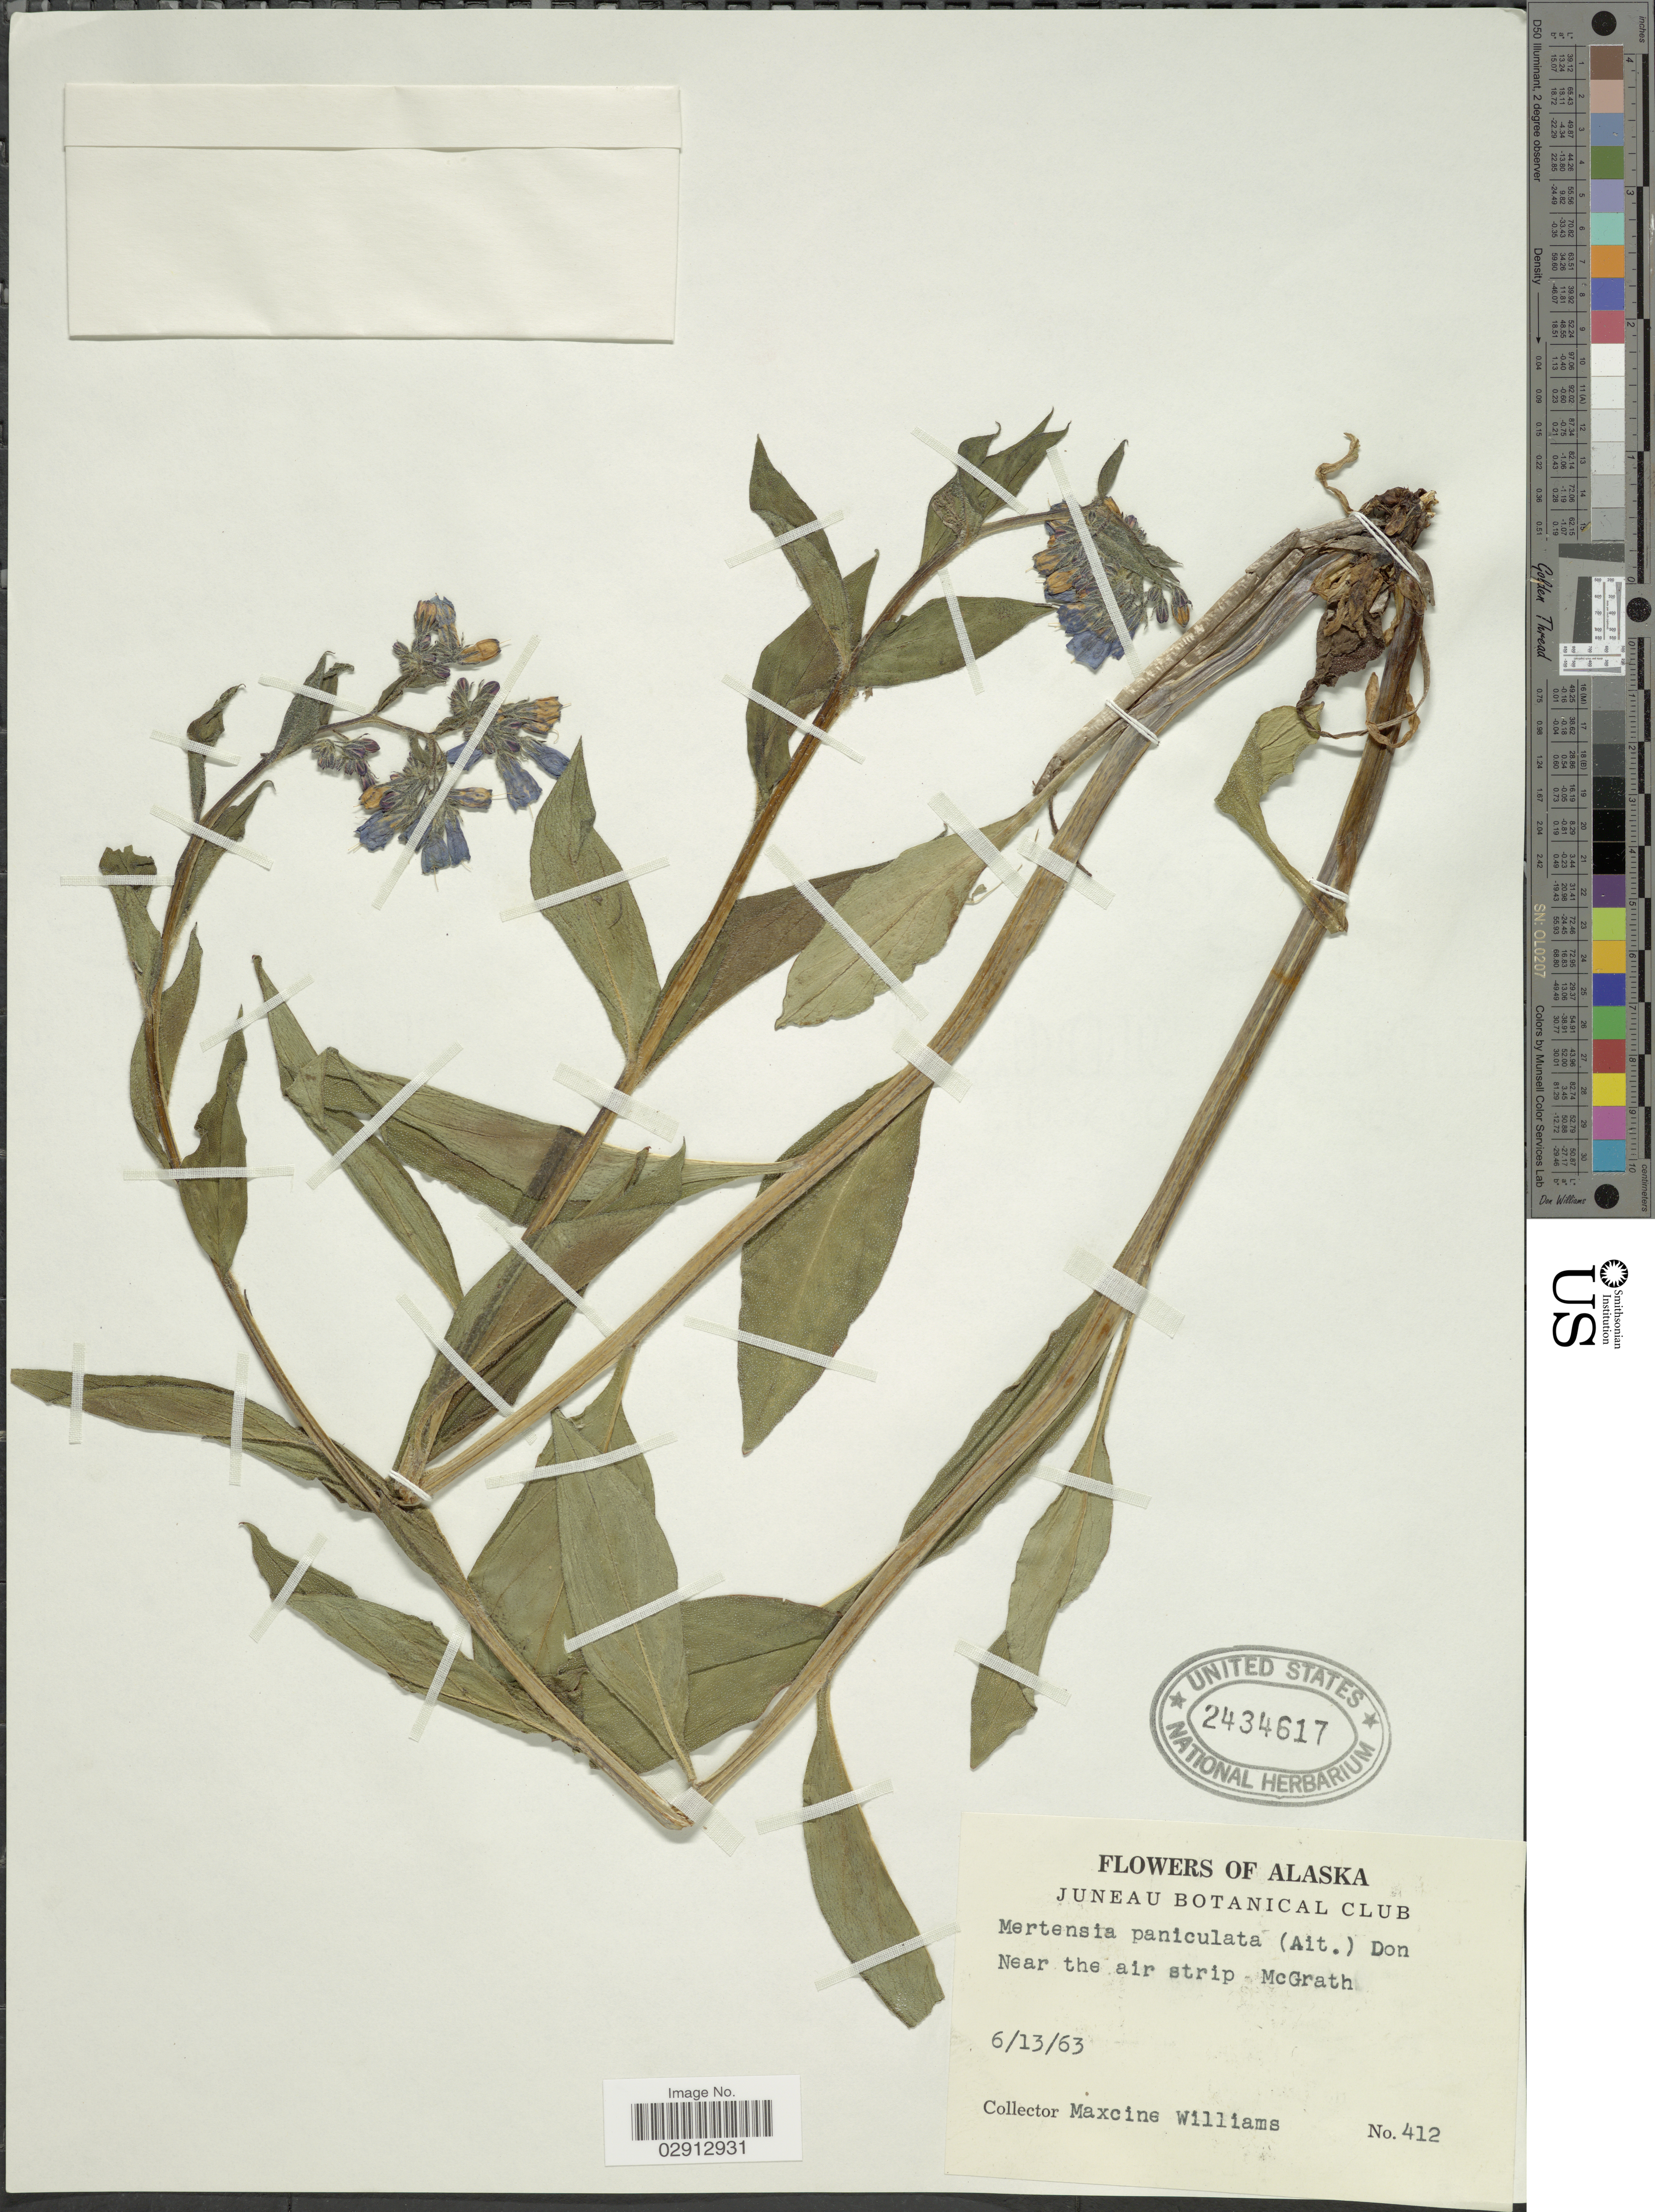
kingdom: Plantae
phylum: Tracheophyta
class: Magnoliopsida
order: Boraginales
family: Boraginaceae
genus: Mertensia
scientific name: Mertensia paniculata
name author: (Aiton) G. Don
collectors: M. Williams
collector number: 412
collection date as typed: Transcribed d/m/y: 13/6/63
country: United States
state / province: Alaska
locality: Near the air strip McGrath.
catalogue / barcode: US 2434617